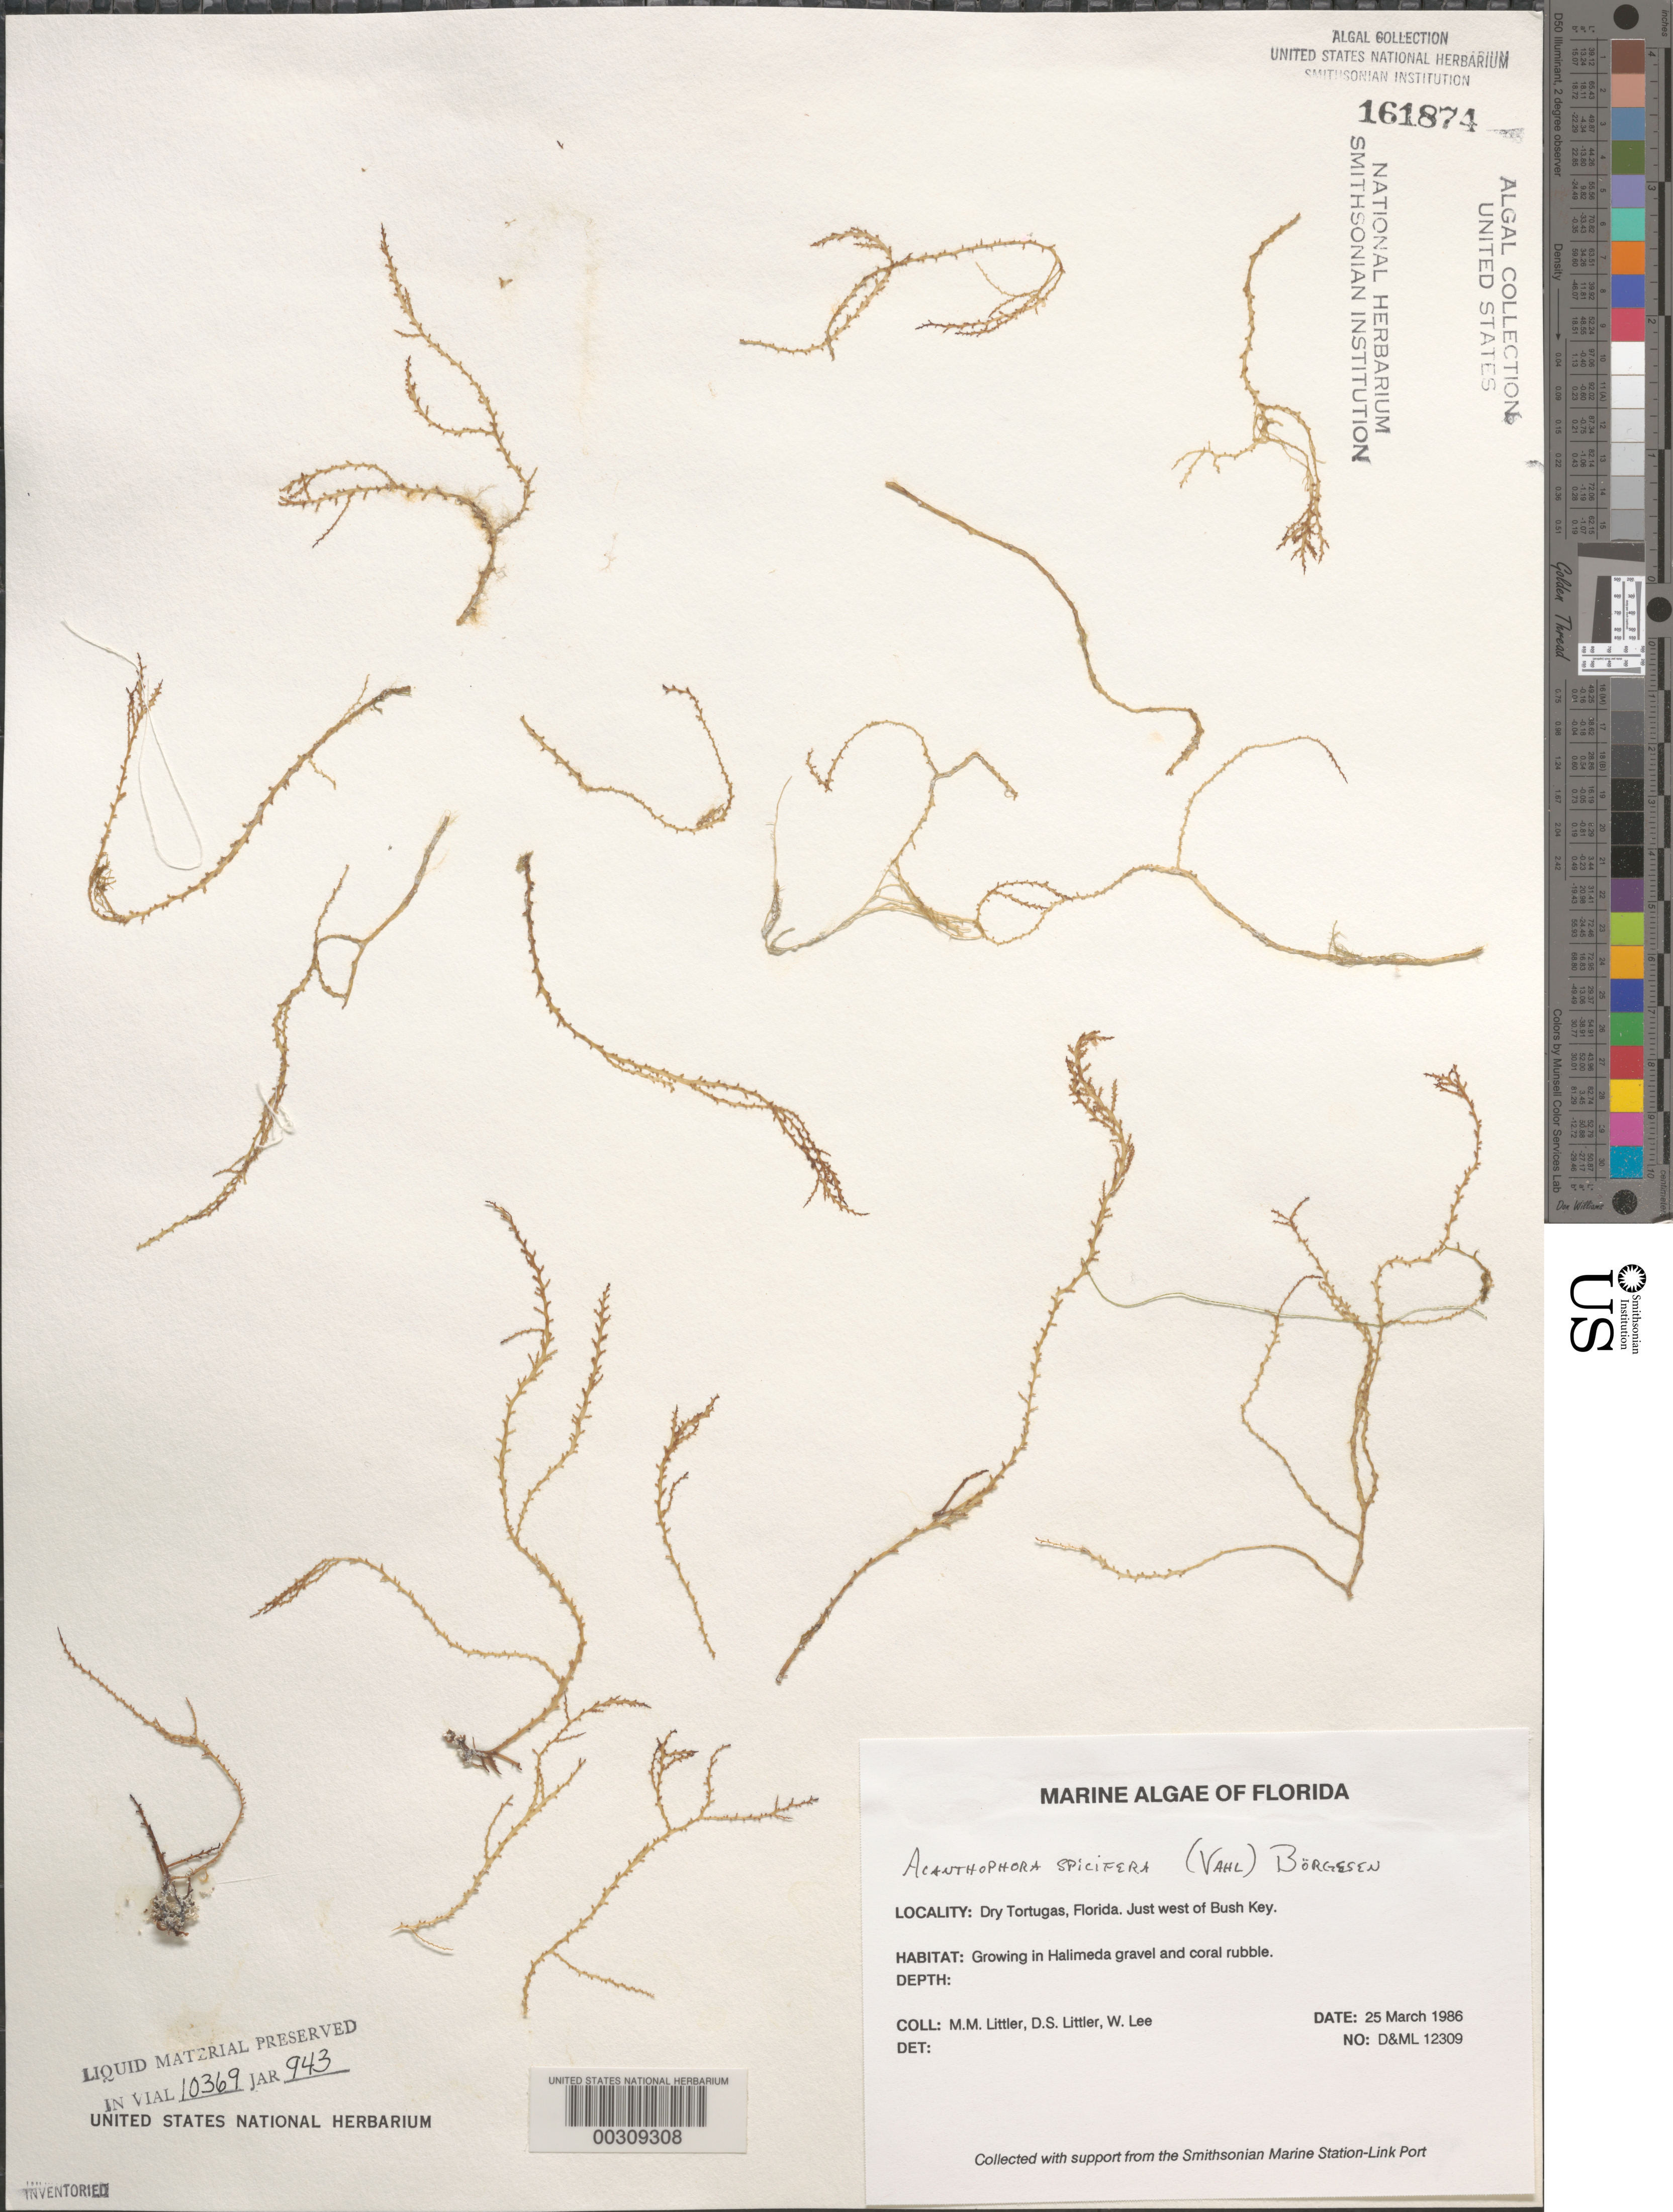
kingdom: Plantae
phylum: Rhodophyta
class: Florideophyceae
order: Ceramiales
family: Rhodomelaceae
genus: Acanthophora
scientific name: Acanthophora spicifera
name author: (Vahl) Børgesen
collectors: M. M. Littler, D. S. Littler & W. Lee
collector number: D&ML 12309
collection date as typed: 25 Mar 1986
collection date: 1986-03-25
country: United States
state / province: Florida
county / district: Monroe County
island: Dry Tortugas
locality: Just west of Bush Key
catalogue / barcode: US 161874